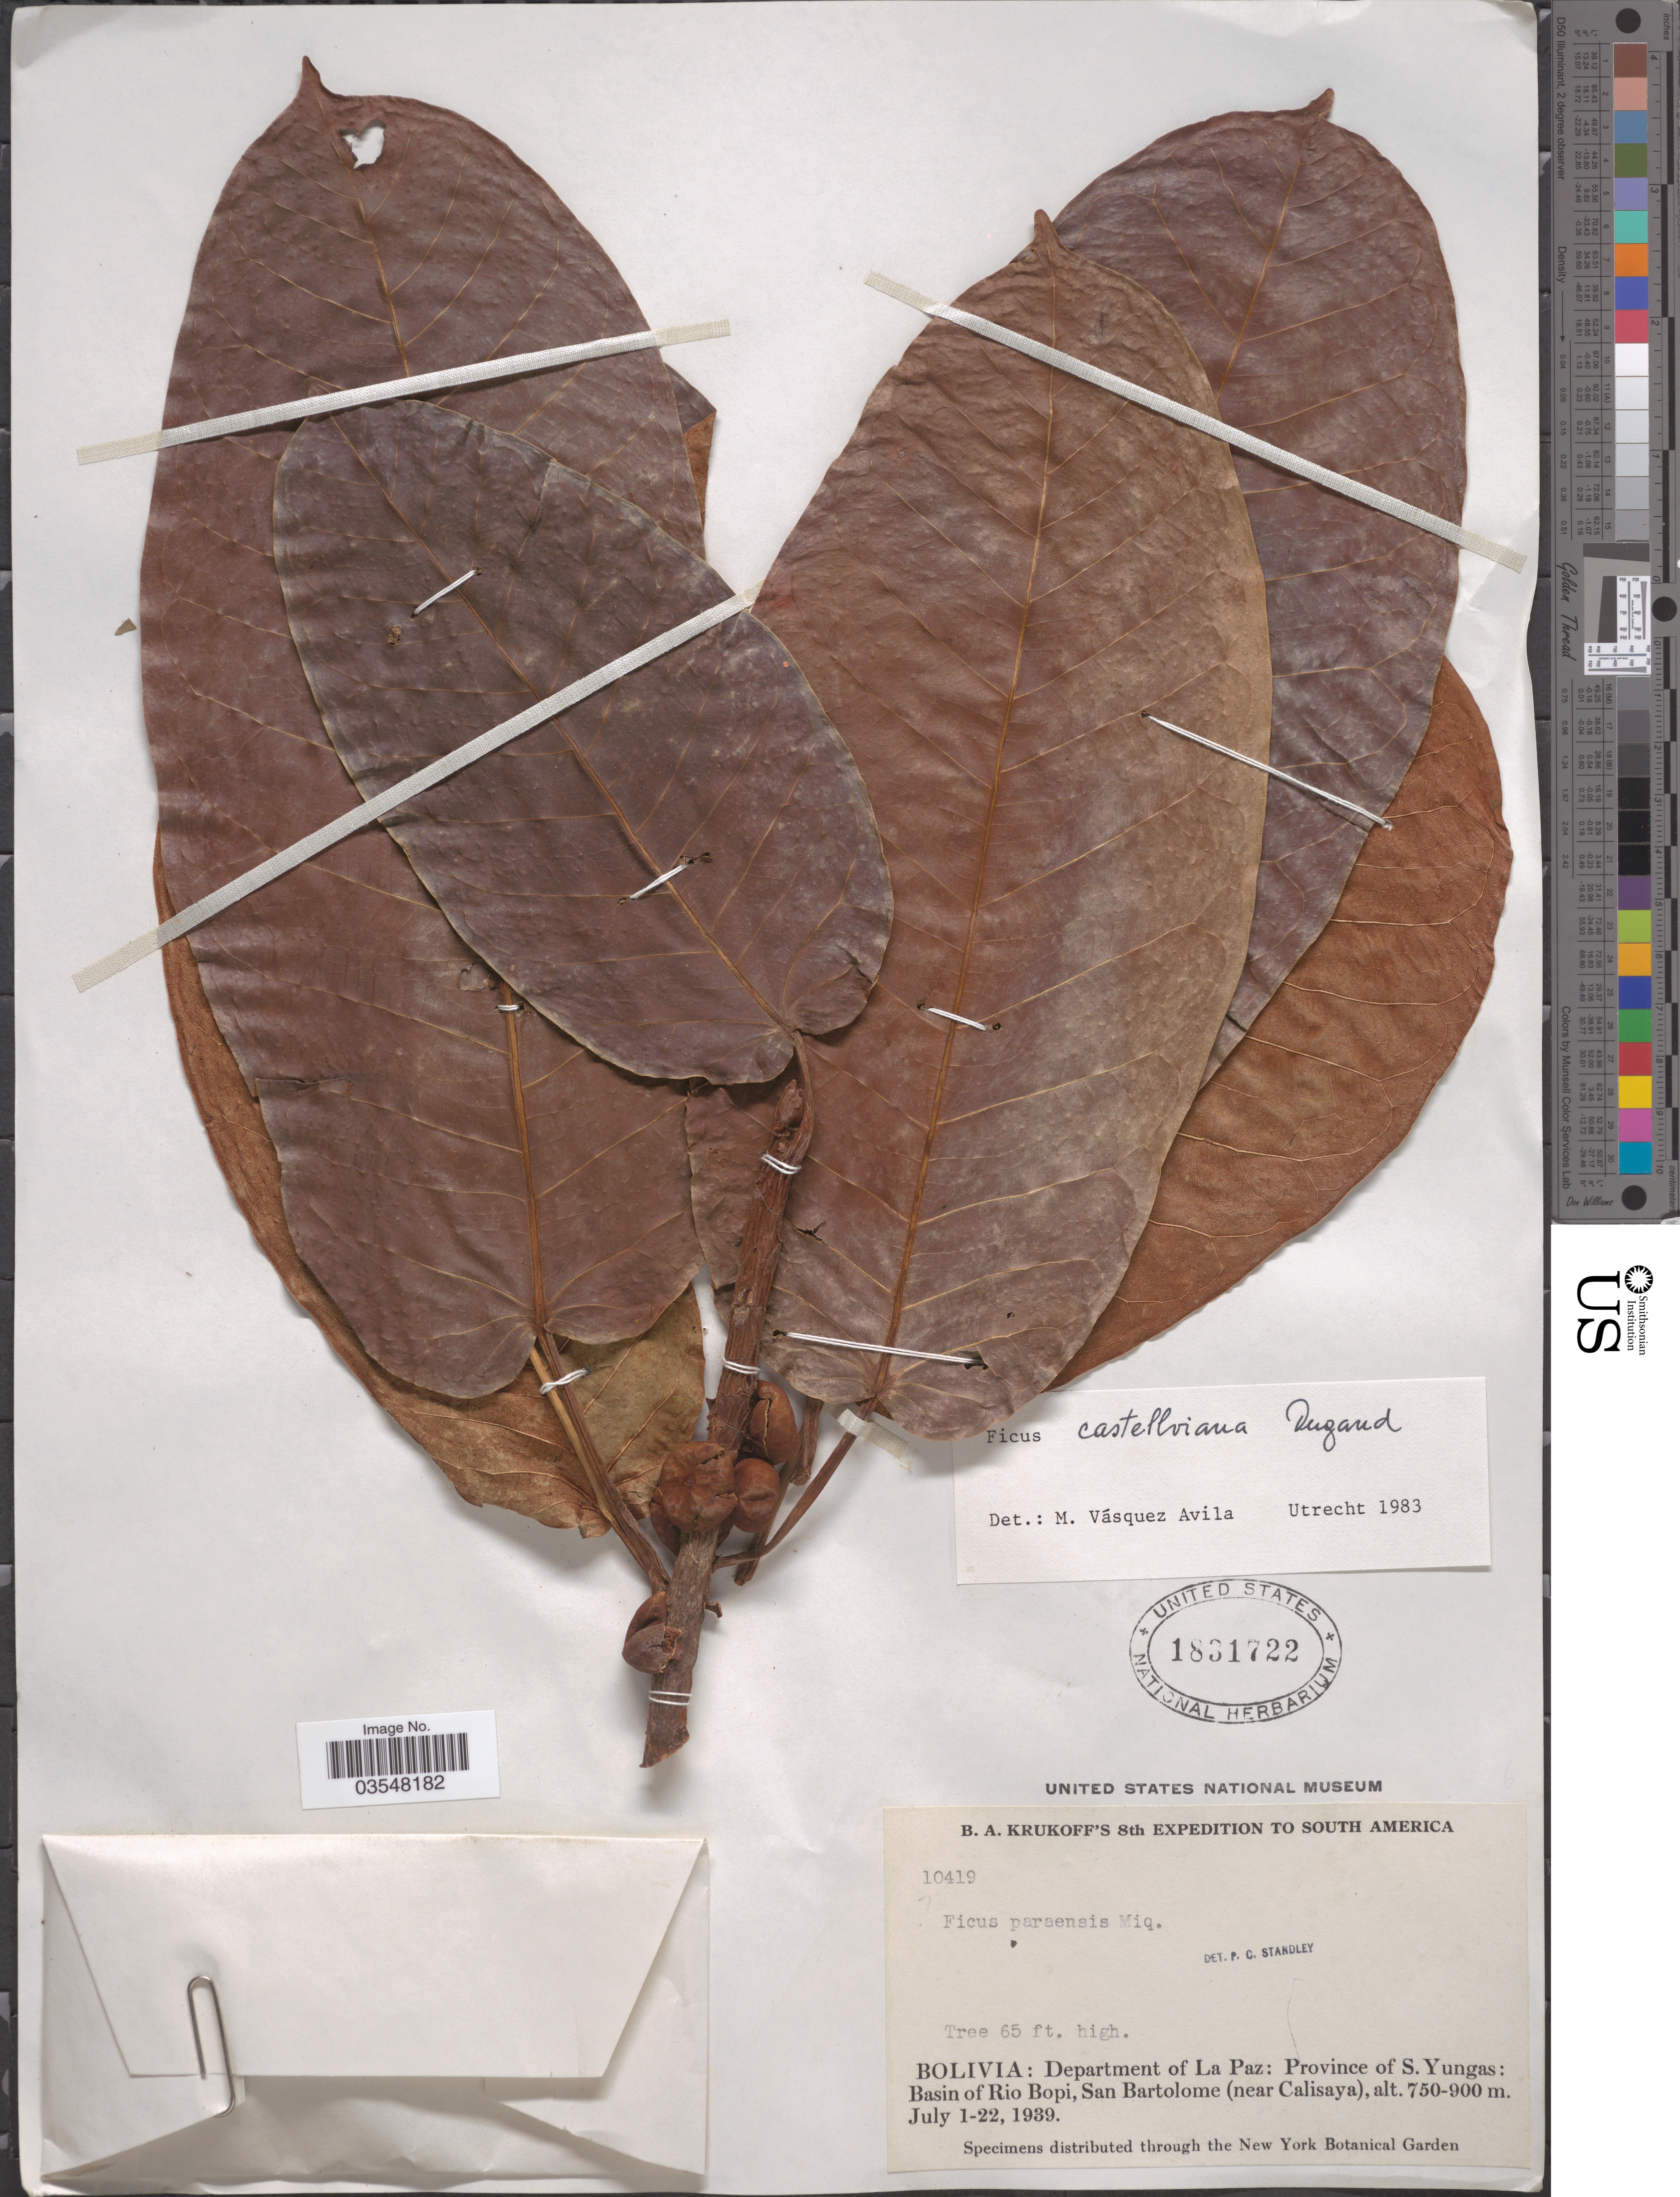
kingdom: Plantae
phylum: Tracheophyta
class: Magnoliopsida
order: Rosales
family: Moraceae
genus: Ficus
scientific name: Ficus castellviana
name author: Dugand G.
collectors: B. A. Krukoff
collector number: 10419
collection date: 1939-07-01/1939-07-22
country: Bolivia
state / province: La Paz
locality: Department of La Paz: Province of S. Yungas: Basin of Rio Bopi, San Bartolome (near Calisaya).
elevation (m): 750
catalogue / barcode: US 1831722